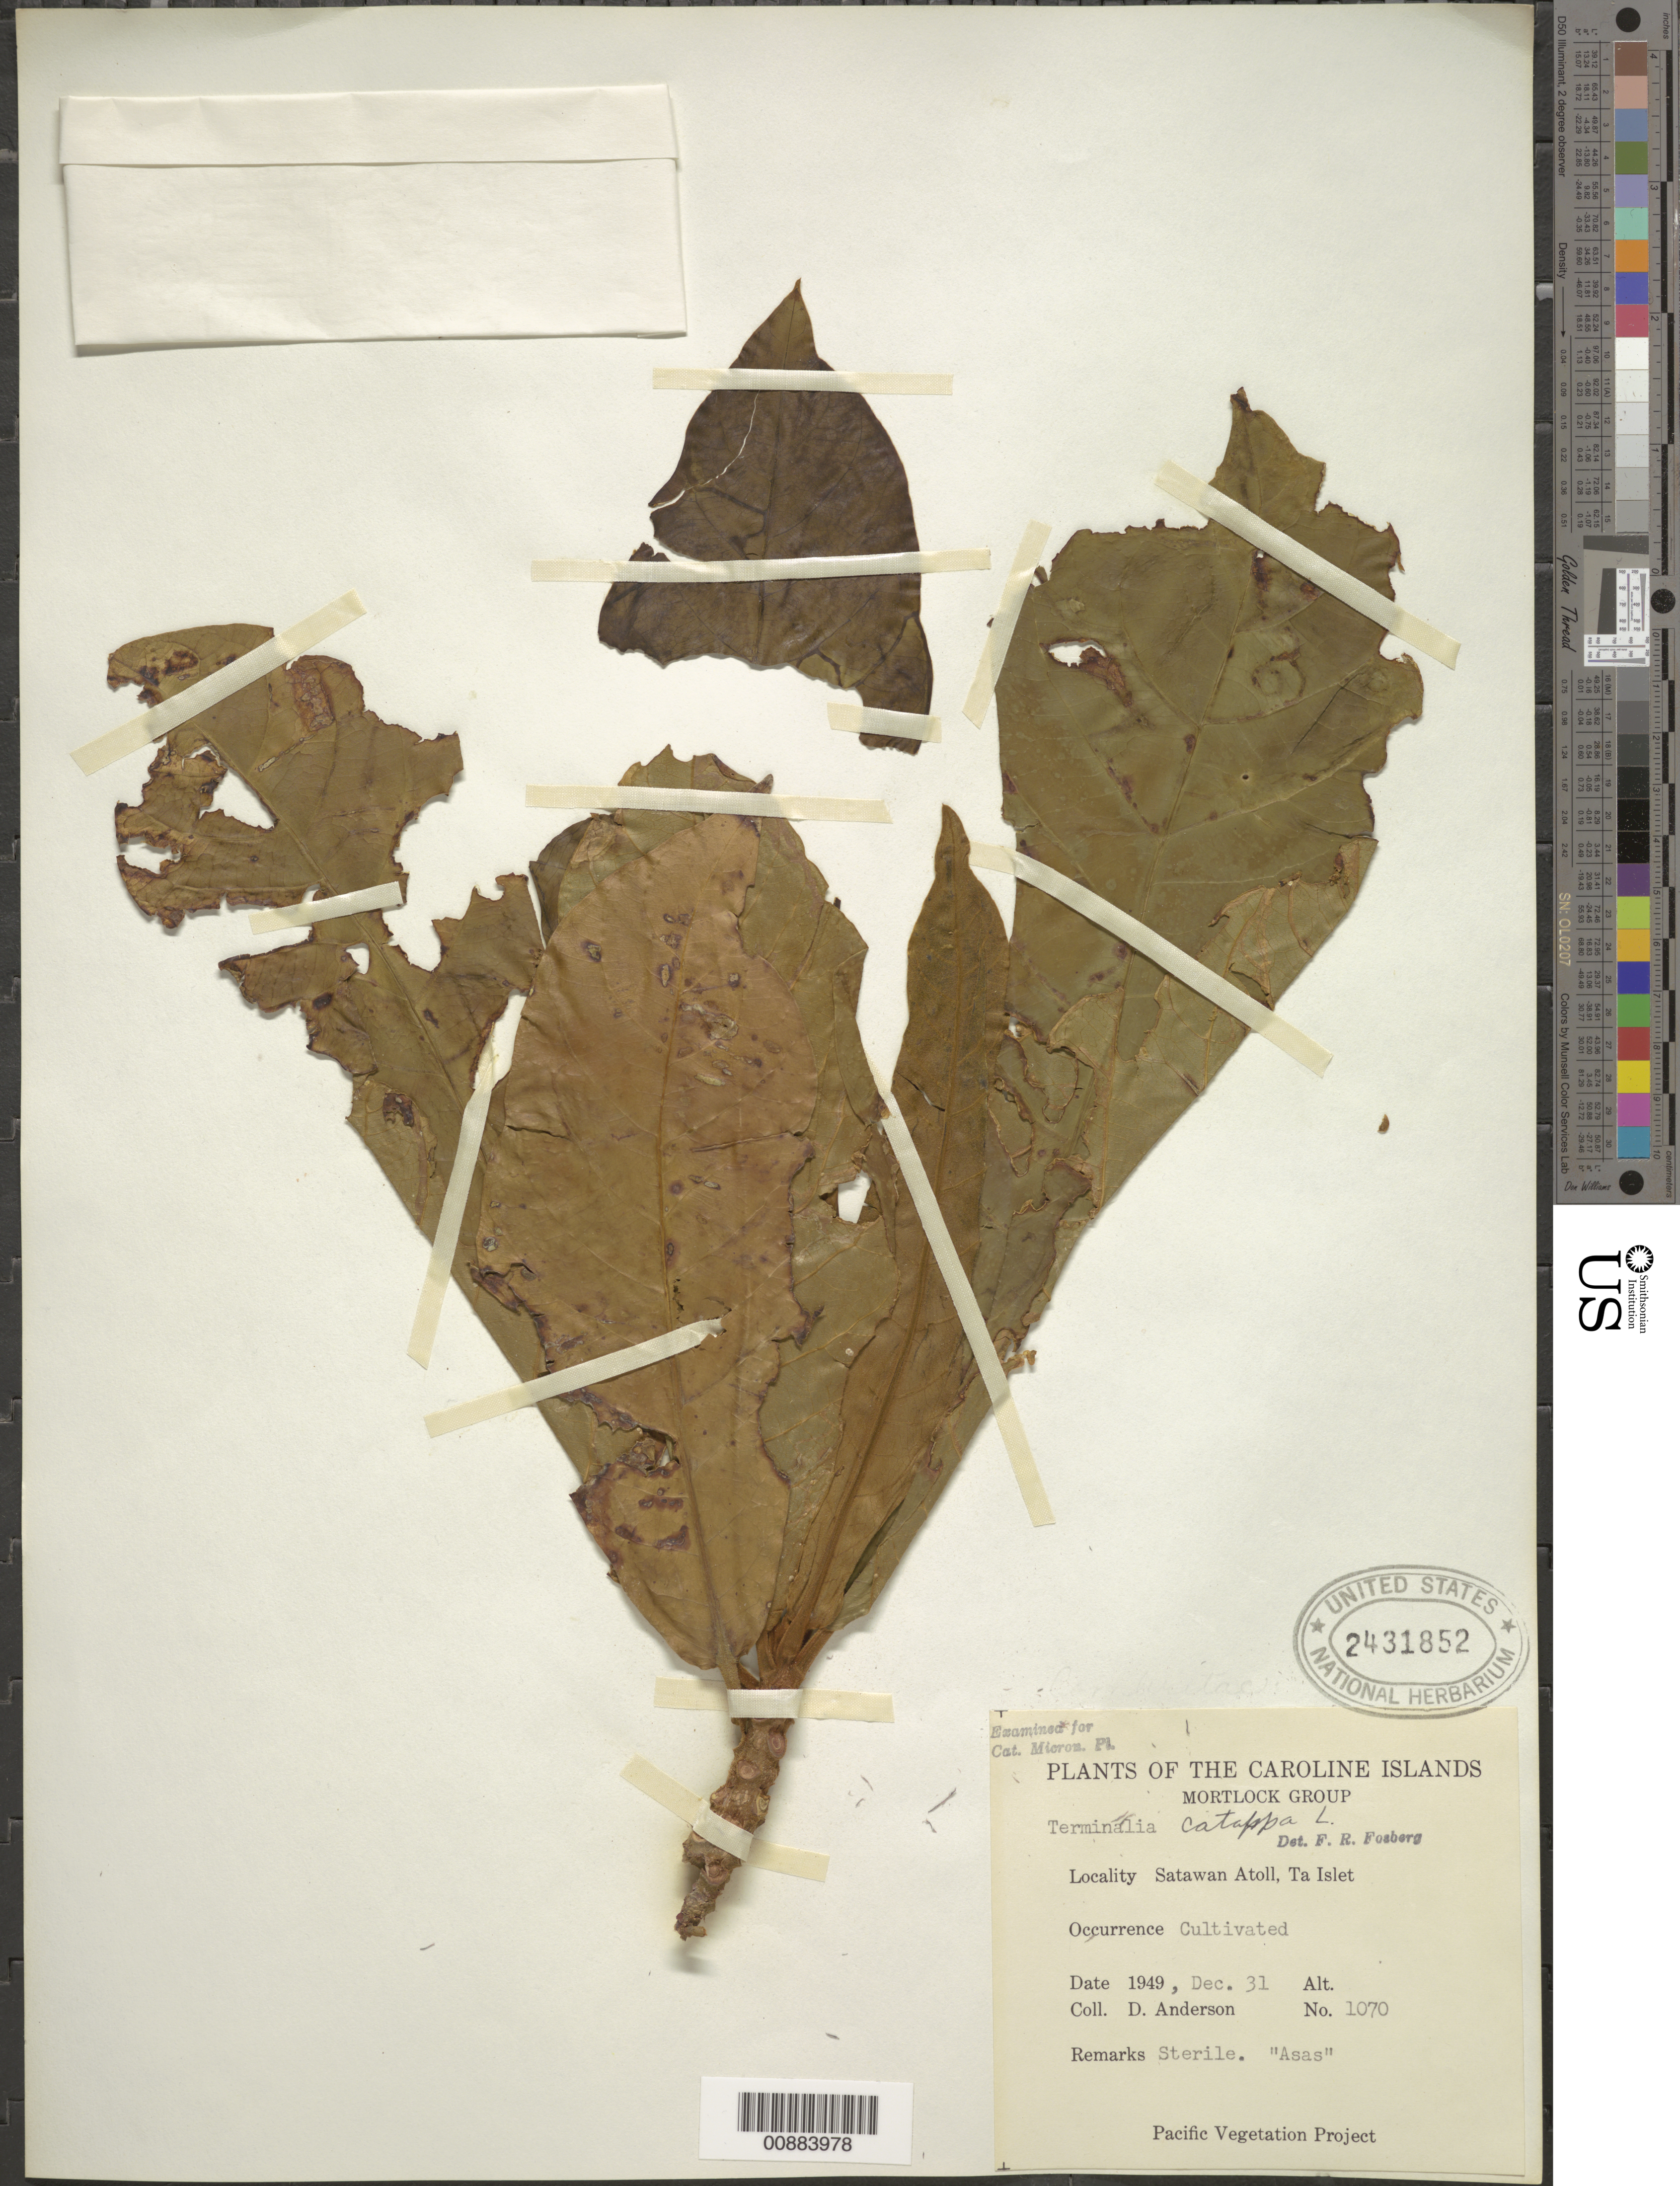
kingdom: Plantae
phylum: Tracheophyta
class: Magnoliopsida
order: Myrtales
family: Combretaceae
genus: Terminalia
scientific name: Terminalia catappa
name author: L.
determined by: Fosberg, F. R.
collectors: D. Anderson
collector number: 1070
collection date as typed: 31 Dec 1949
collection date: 1949-12-31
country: Micronesia, Federated States of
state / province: Yap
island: Satawal/Satawan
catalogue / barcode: US 2431852